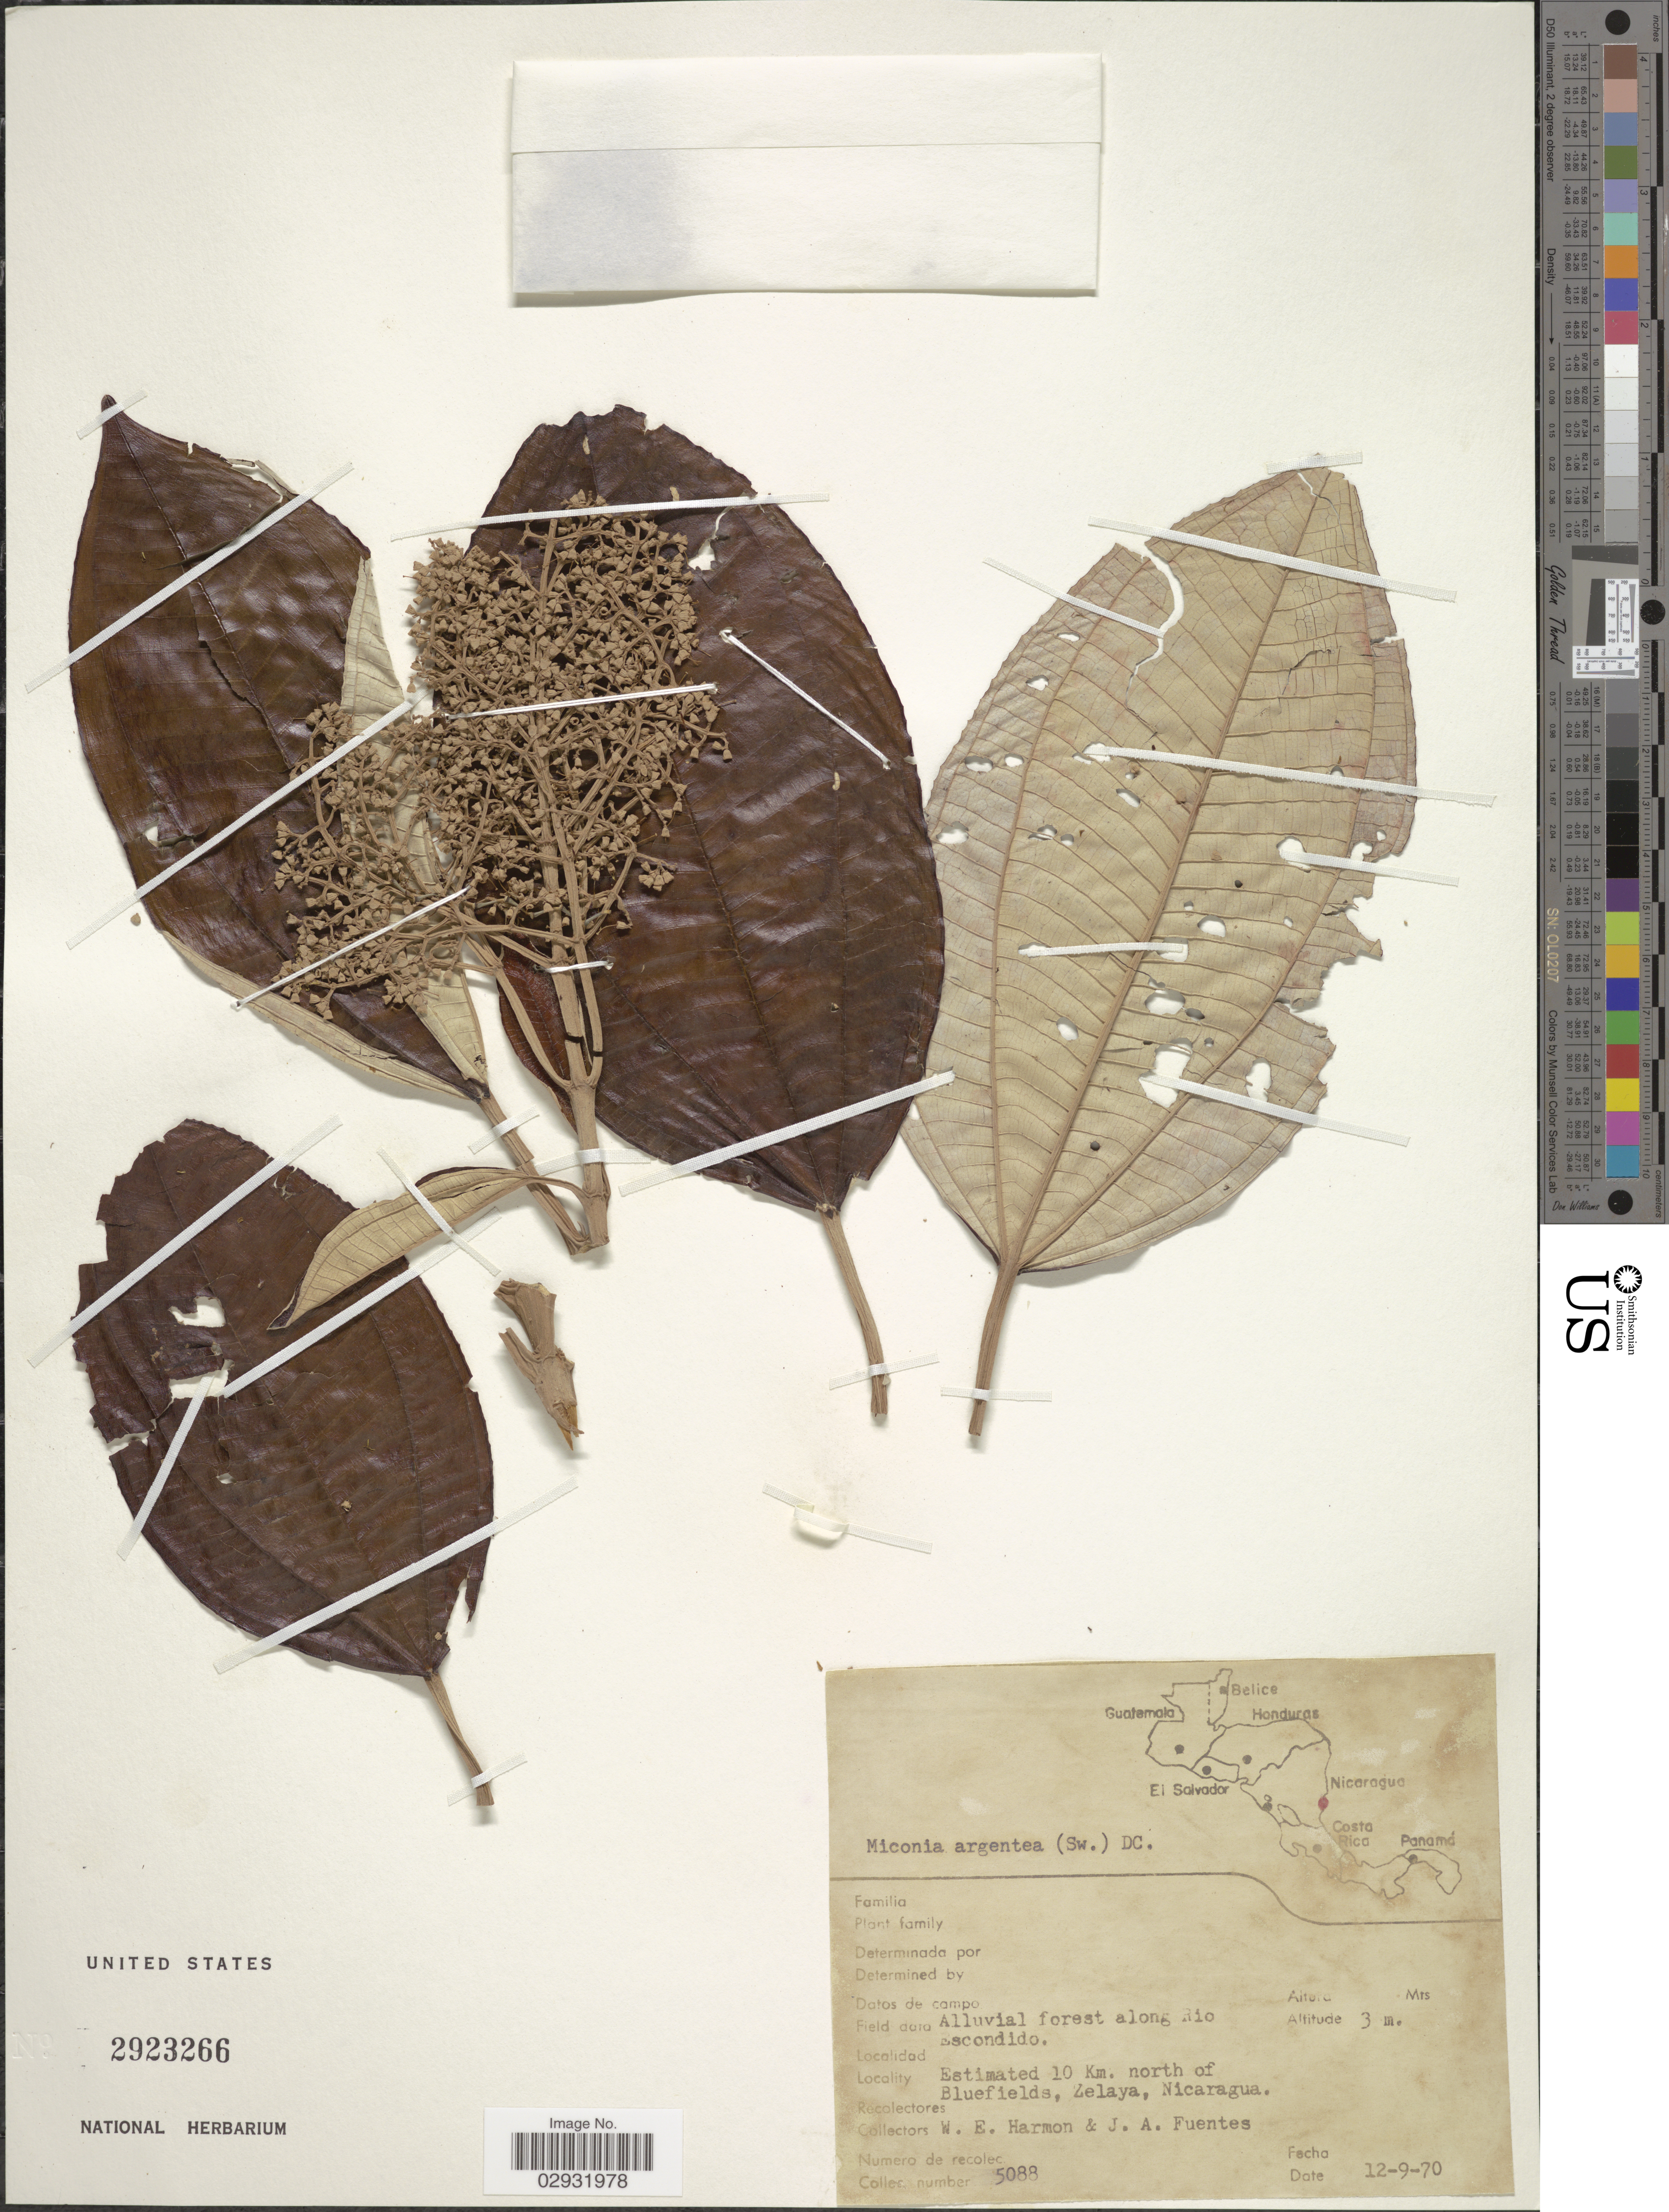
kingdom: Plantae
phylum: Tracheophyta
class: Magnoliopsida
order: Myrtales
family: Melastomataceae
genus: Miconia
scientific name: Miconia argentea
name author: (Sw.) DC.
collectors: W. E. Harmon & J. Fuentes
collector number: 5088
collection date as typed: Transcribed d/m/y: 12/9/70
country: Nicaragua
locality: Estimated 10 Km. north of Bluefields, Zelaya.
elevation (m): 3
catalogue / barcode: US 2923266